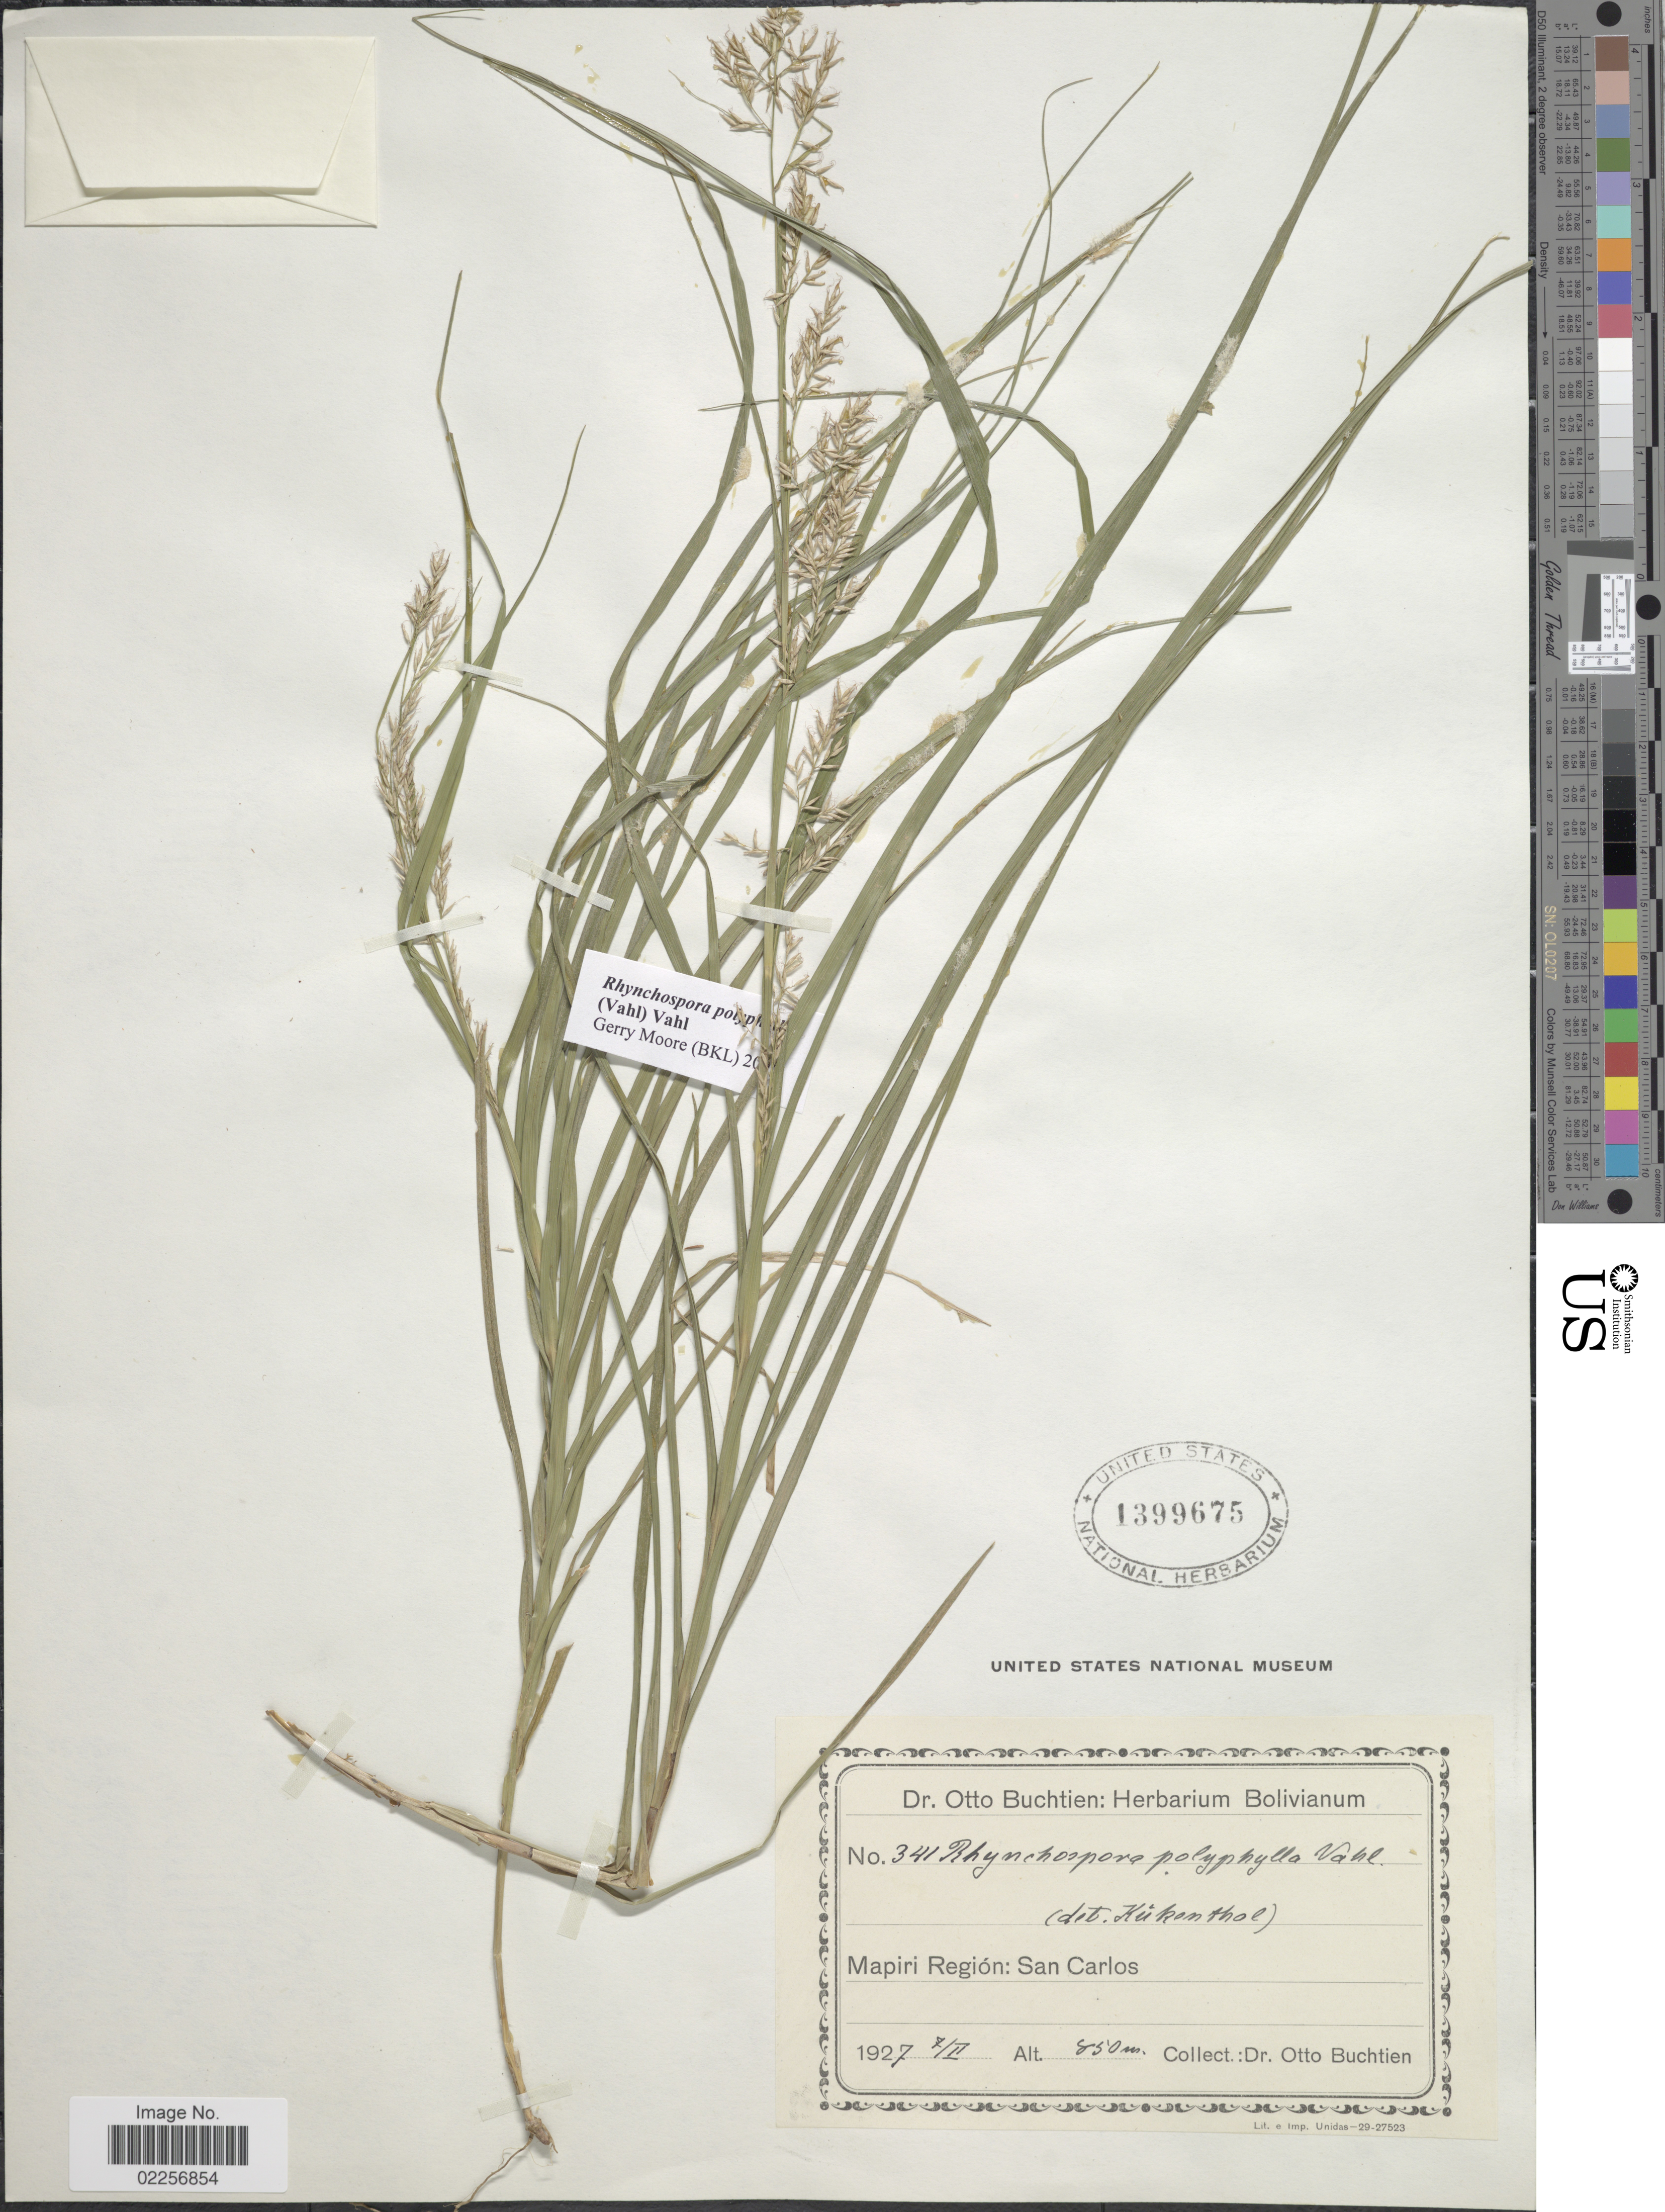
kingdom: Plantae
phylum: Tracheophyta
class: Liliopsida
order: Poales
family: Cyperaceae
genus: Rhynchospora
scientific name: Rhynchospora polyphylla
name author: (Vahl) Vahl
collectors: O. Buchtien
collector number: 341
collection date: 1927-02-07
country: Bolivia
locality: Mapiri Region: San Carlos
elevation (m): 850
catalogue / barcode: US 1399675